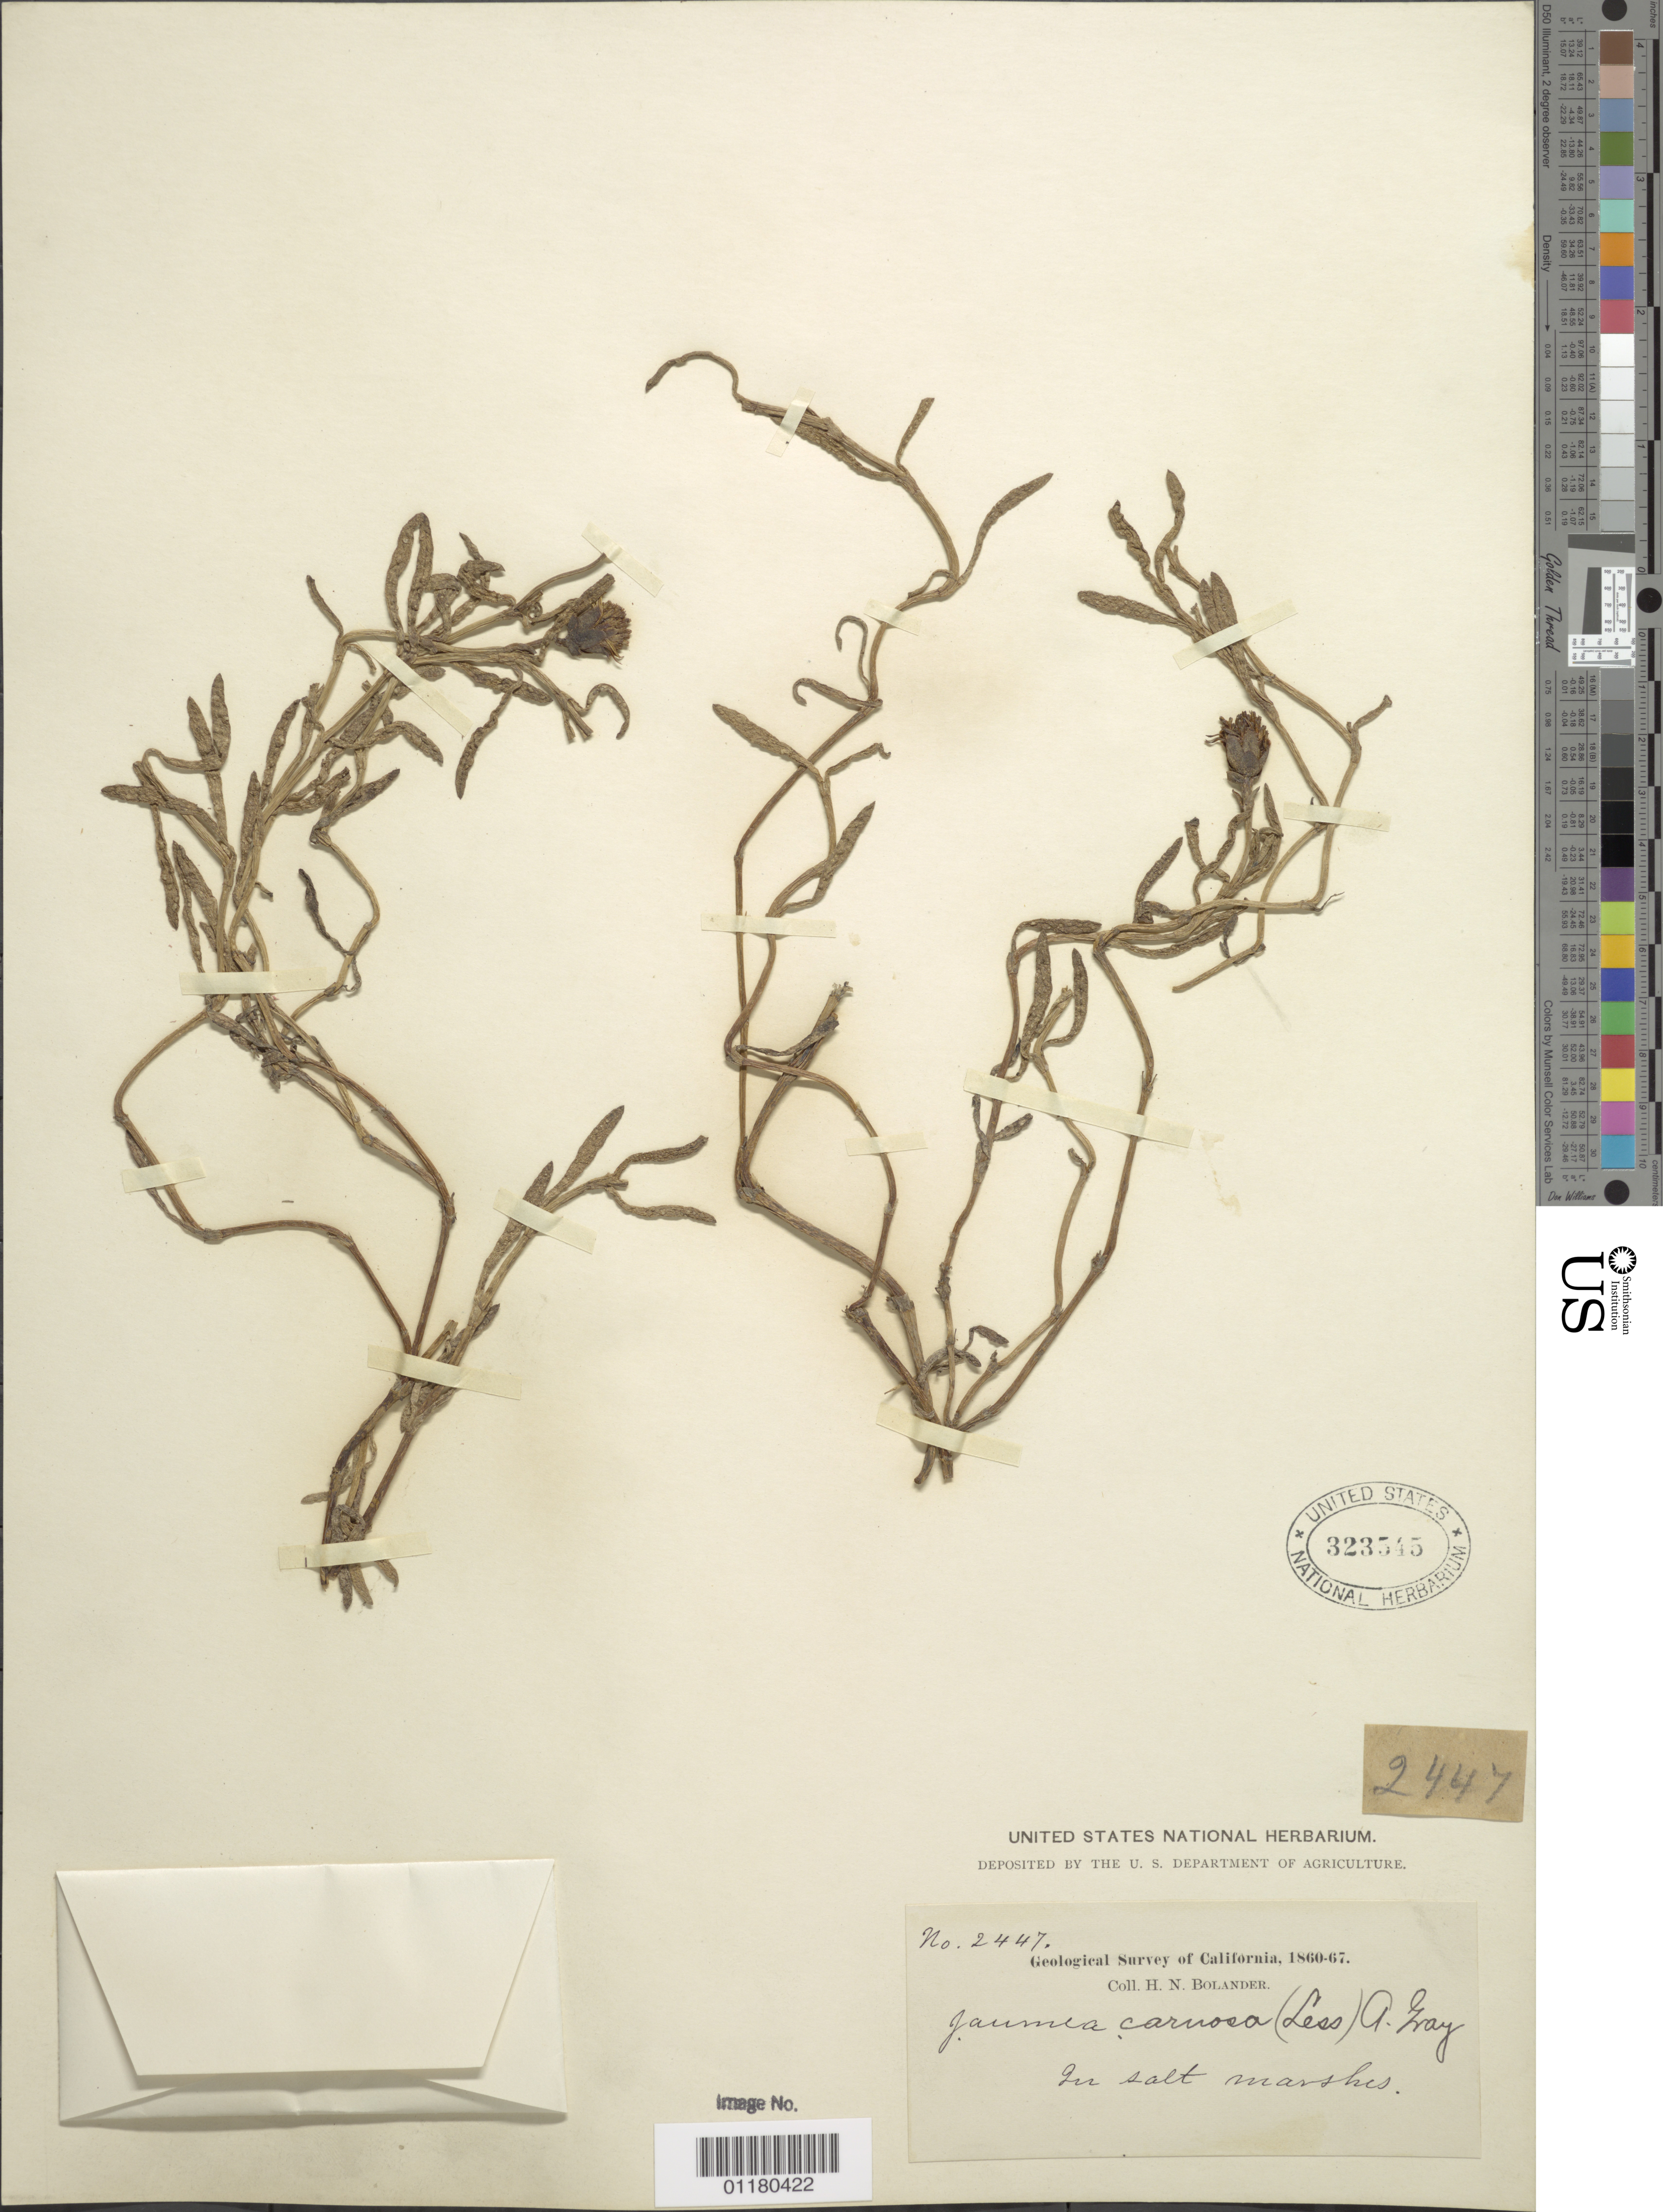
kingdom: Plantae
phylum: Tracheophyta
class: Magnoliopsida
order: Asterales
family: Asteraceae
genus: Jaumea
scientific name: Jaumea carnosa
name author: (Less.) A. Gray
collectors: H. Bolander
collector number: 2447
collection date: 1860/1867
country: United States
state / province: California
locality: in salt marshes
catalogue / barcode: US 323545